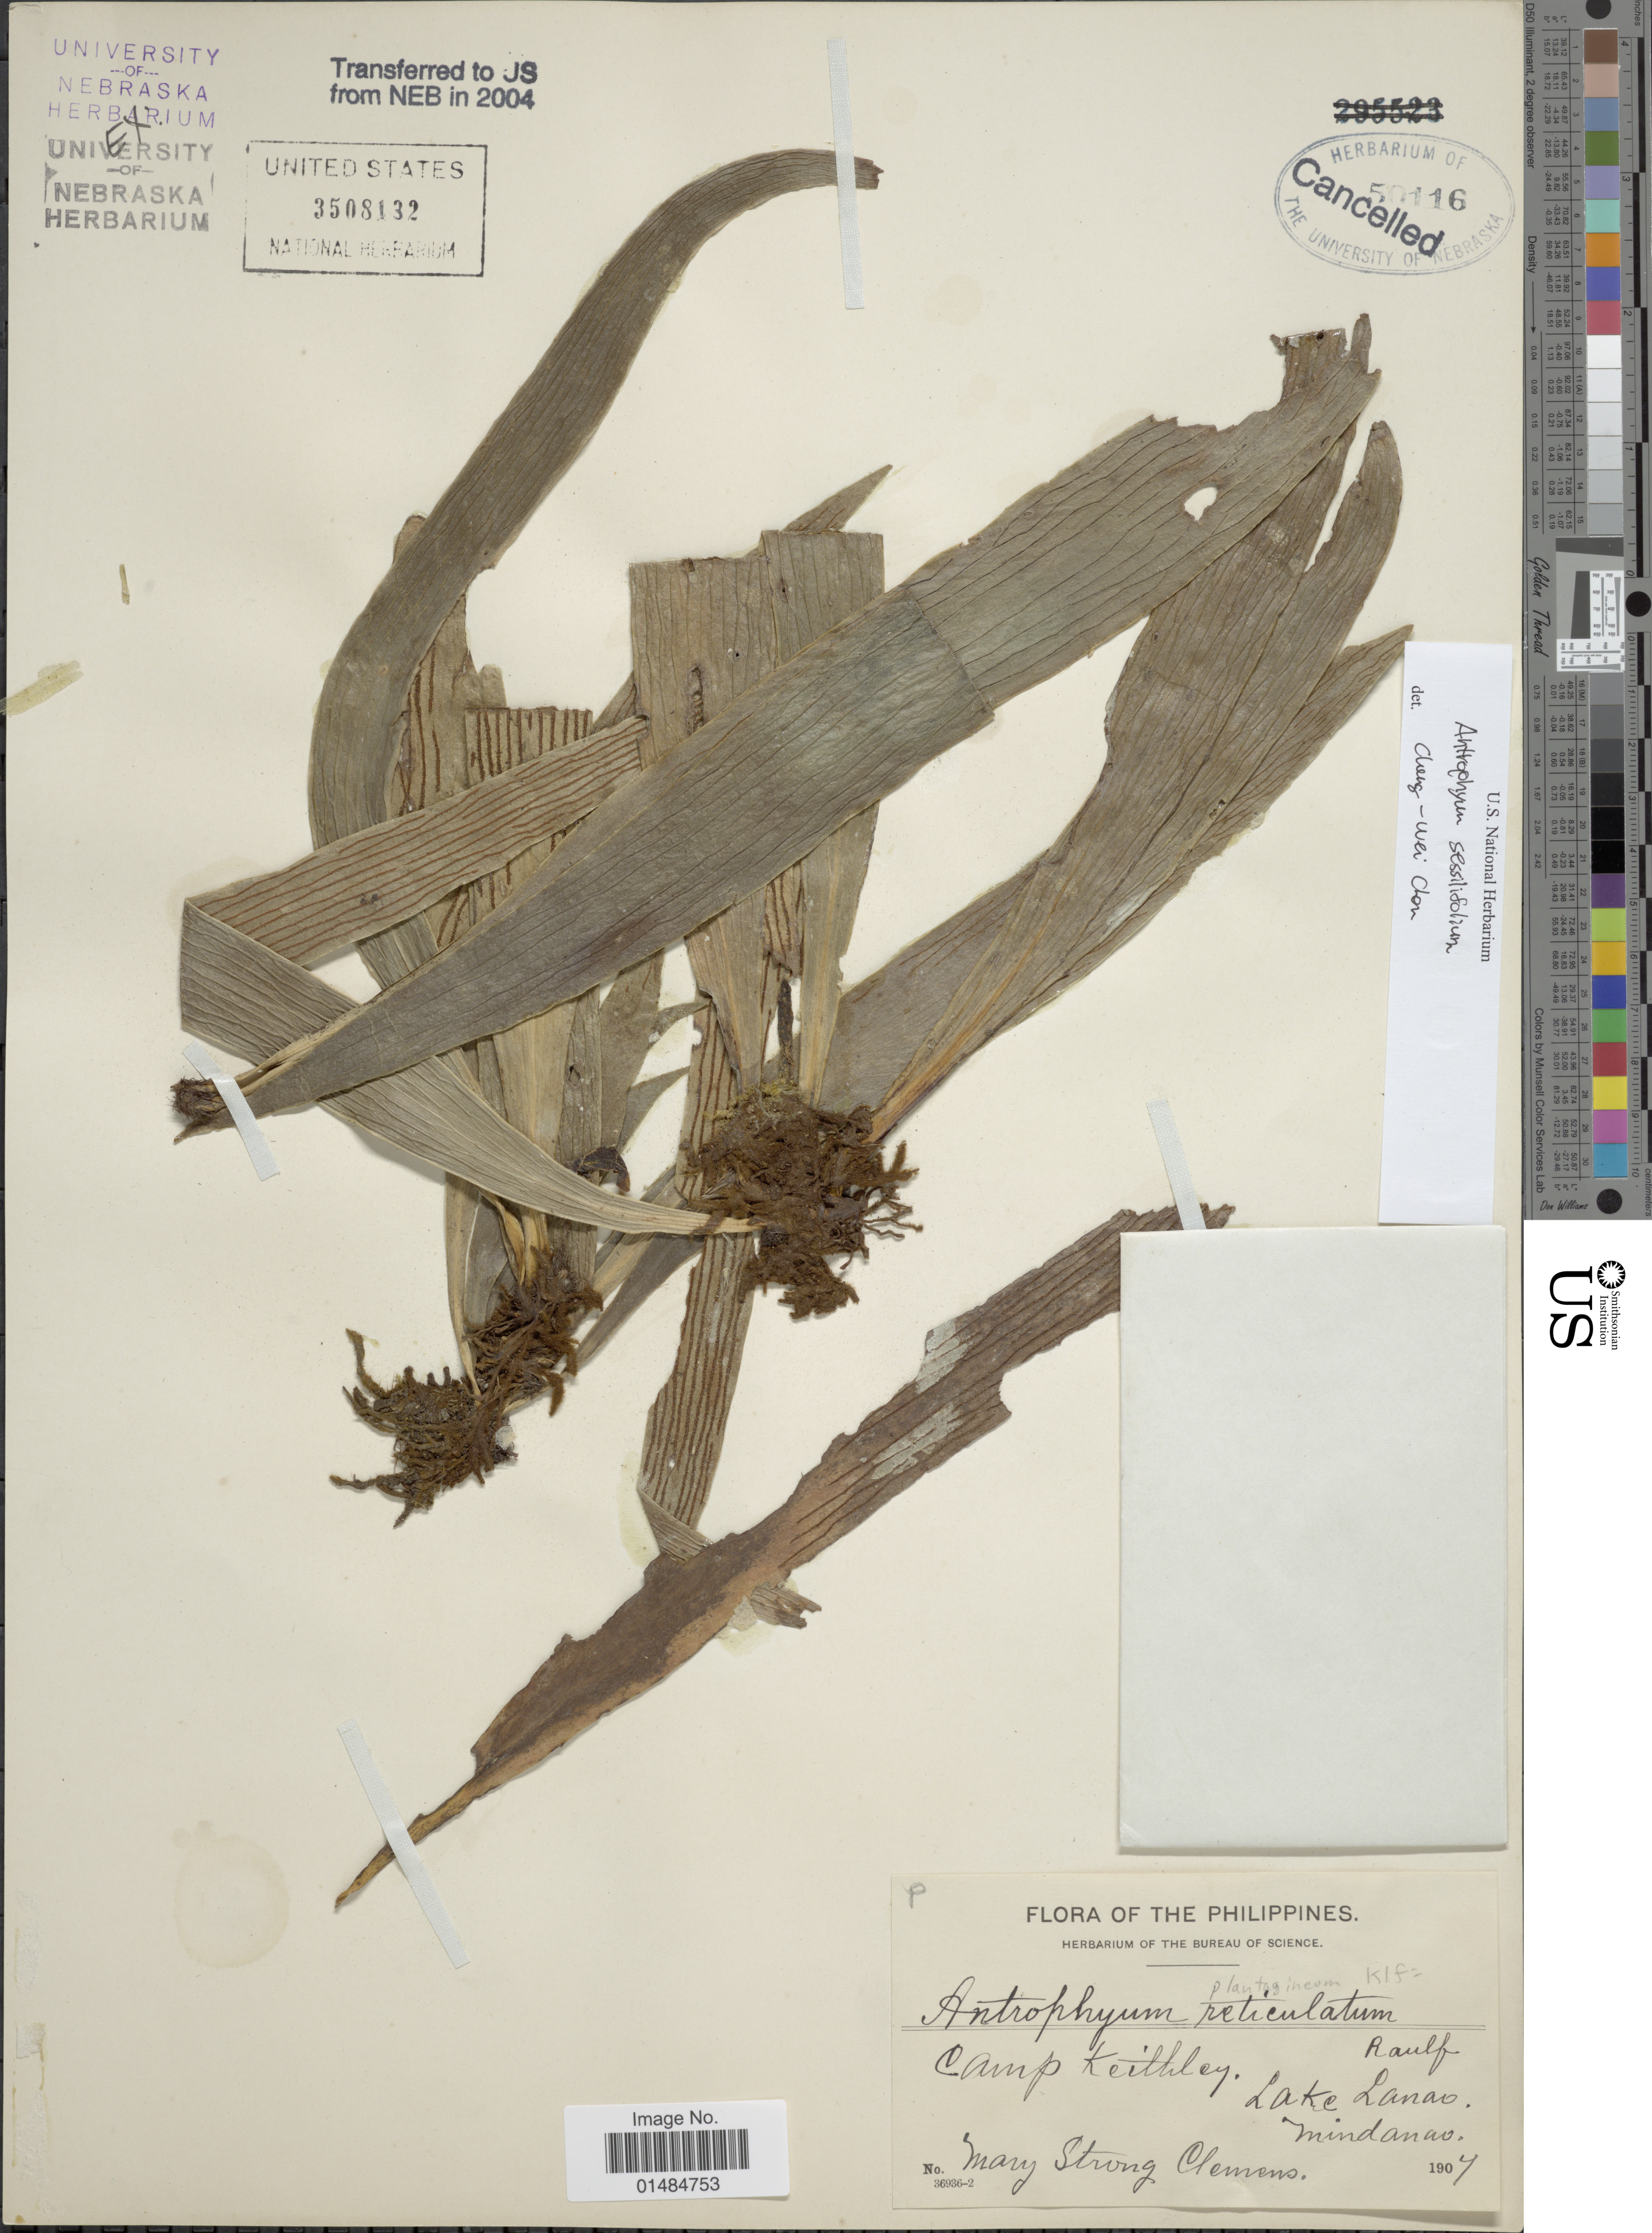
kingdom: Plantae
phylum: Tracheophyta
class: Polypodiopsida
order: Polypodiales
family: Pteridaceae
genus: Antrophyum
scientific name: Antrophyum sessilifolium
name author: (Cav.) A. Spreng.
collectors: M. S. Clemens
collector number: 36936-2?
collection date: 1907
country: Philippines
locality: Camp Keithley, Lake Lanao, Mindanao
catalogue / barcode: US 3508132